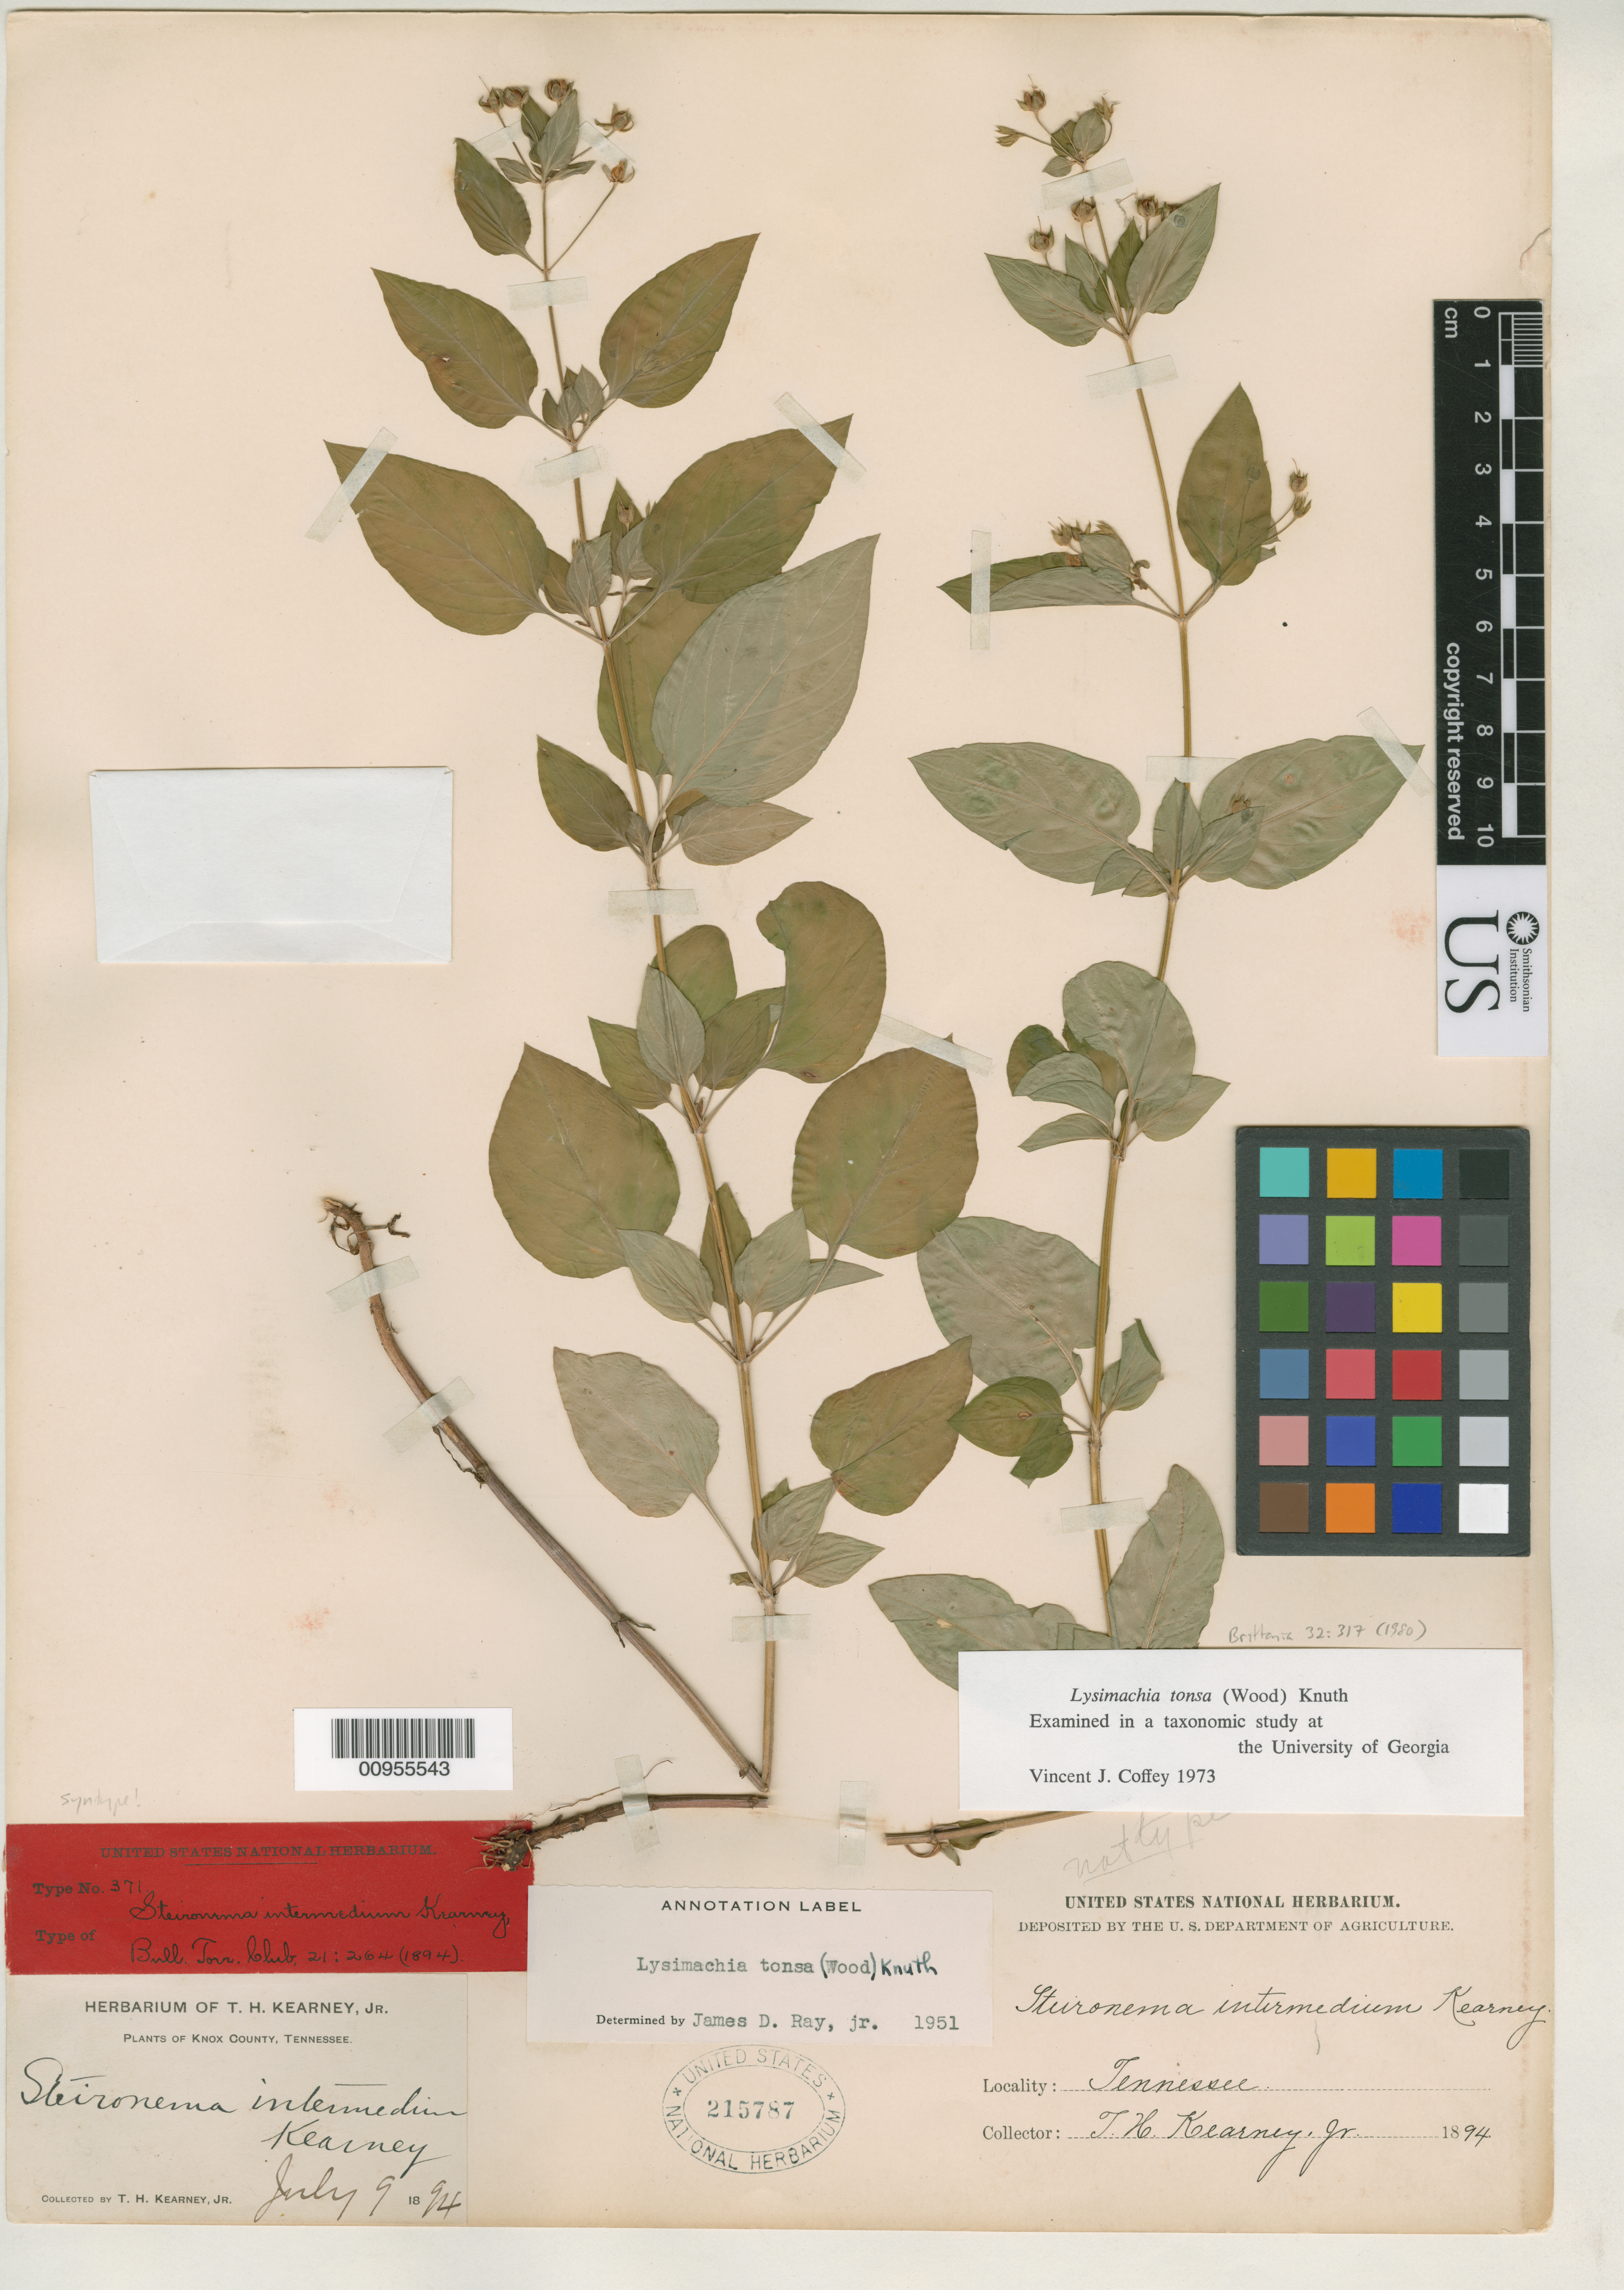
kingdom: Plantae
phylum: Tracheophyta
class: Magnoliopsida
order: Ericales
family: Primulaceae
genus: Steironema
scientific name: Steironema intermedium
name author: Kearney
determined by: Coffey, Vincent J.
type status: Syntype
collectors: T. H. Kearney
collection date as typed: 09 Jul 1894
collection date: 1894-07-09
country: United States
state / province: Tennessee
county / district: Knox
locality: Knox County, Tennessee.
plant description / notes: Lectotype collection is Kearney 121 as designated by Coffey & Jones, Brittonia 32: 317 (1980).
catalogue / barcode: US 215787